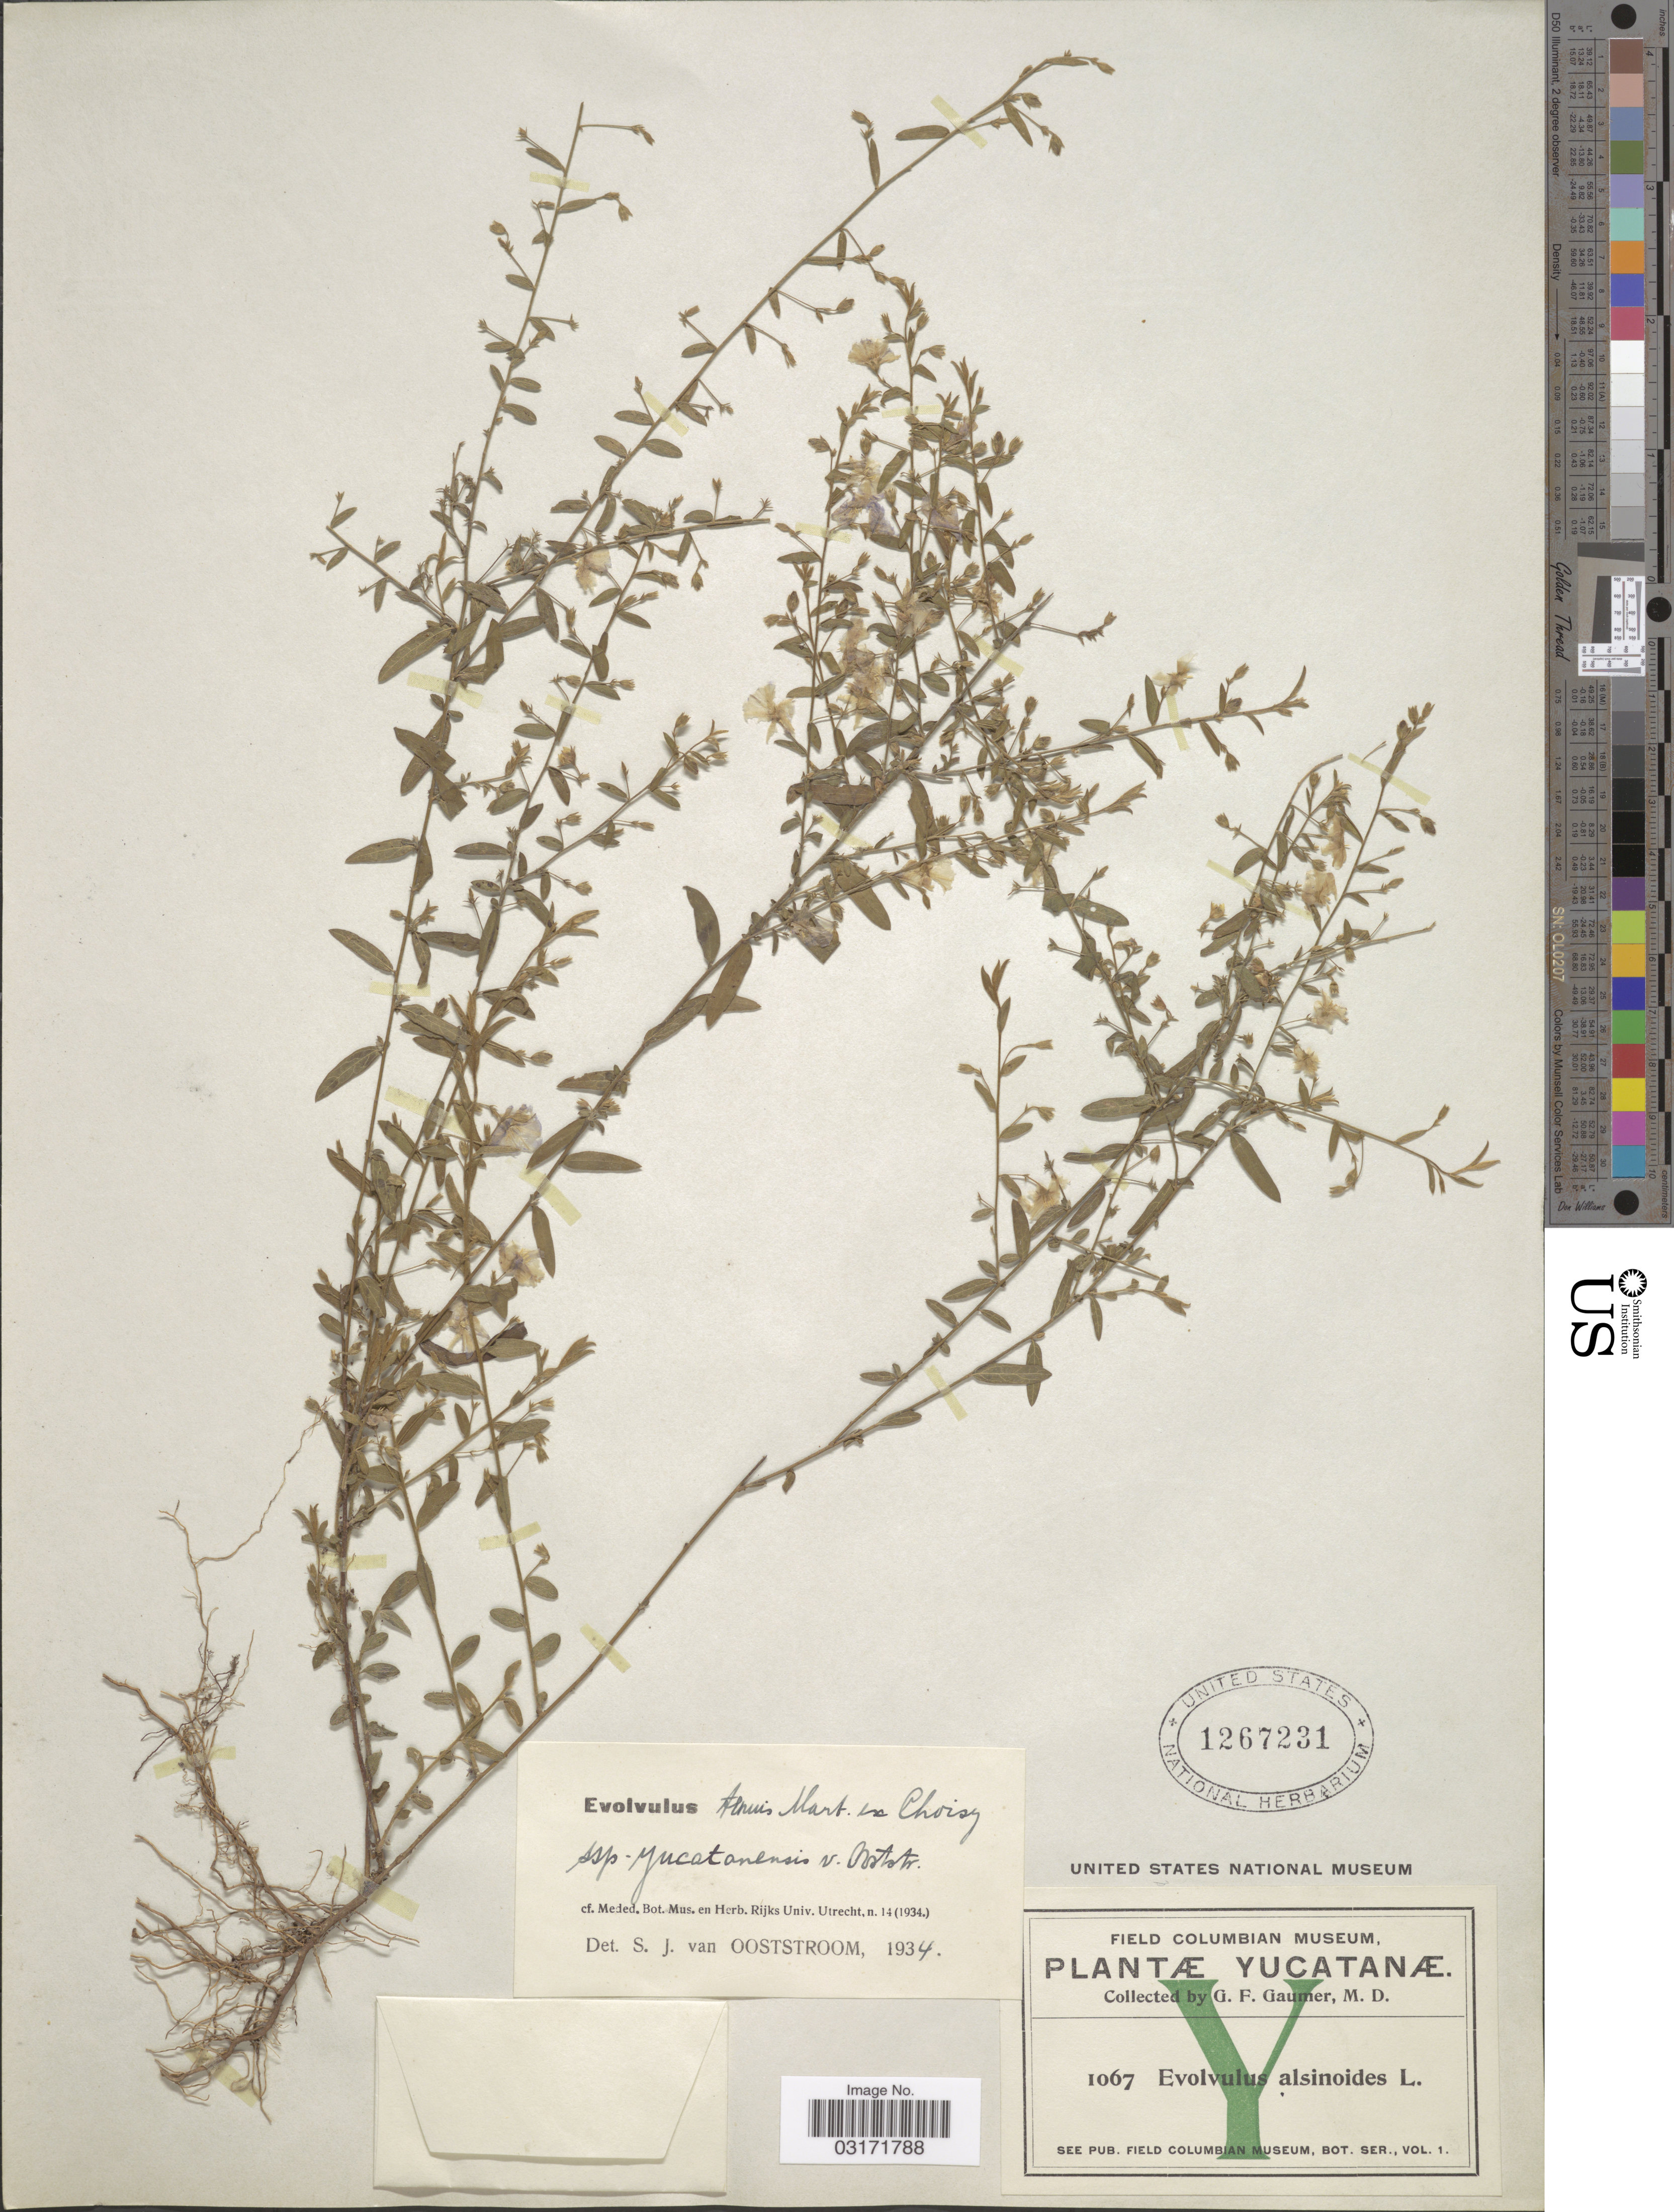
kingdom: Plantae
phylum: Tracheophyta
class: Magnoliopsida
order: Solanales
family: Convolvulaceae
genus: Evolvulus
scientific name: Evolvulus tenuis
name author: Mart. ex Choisy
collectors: G. F. Gaumer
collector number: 1067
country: Mexico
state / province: Yucatán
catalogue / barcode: US 1267231